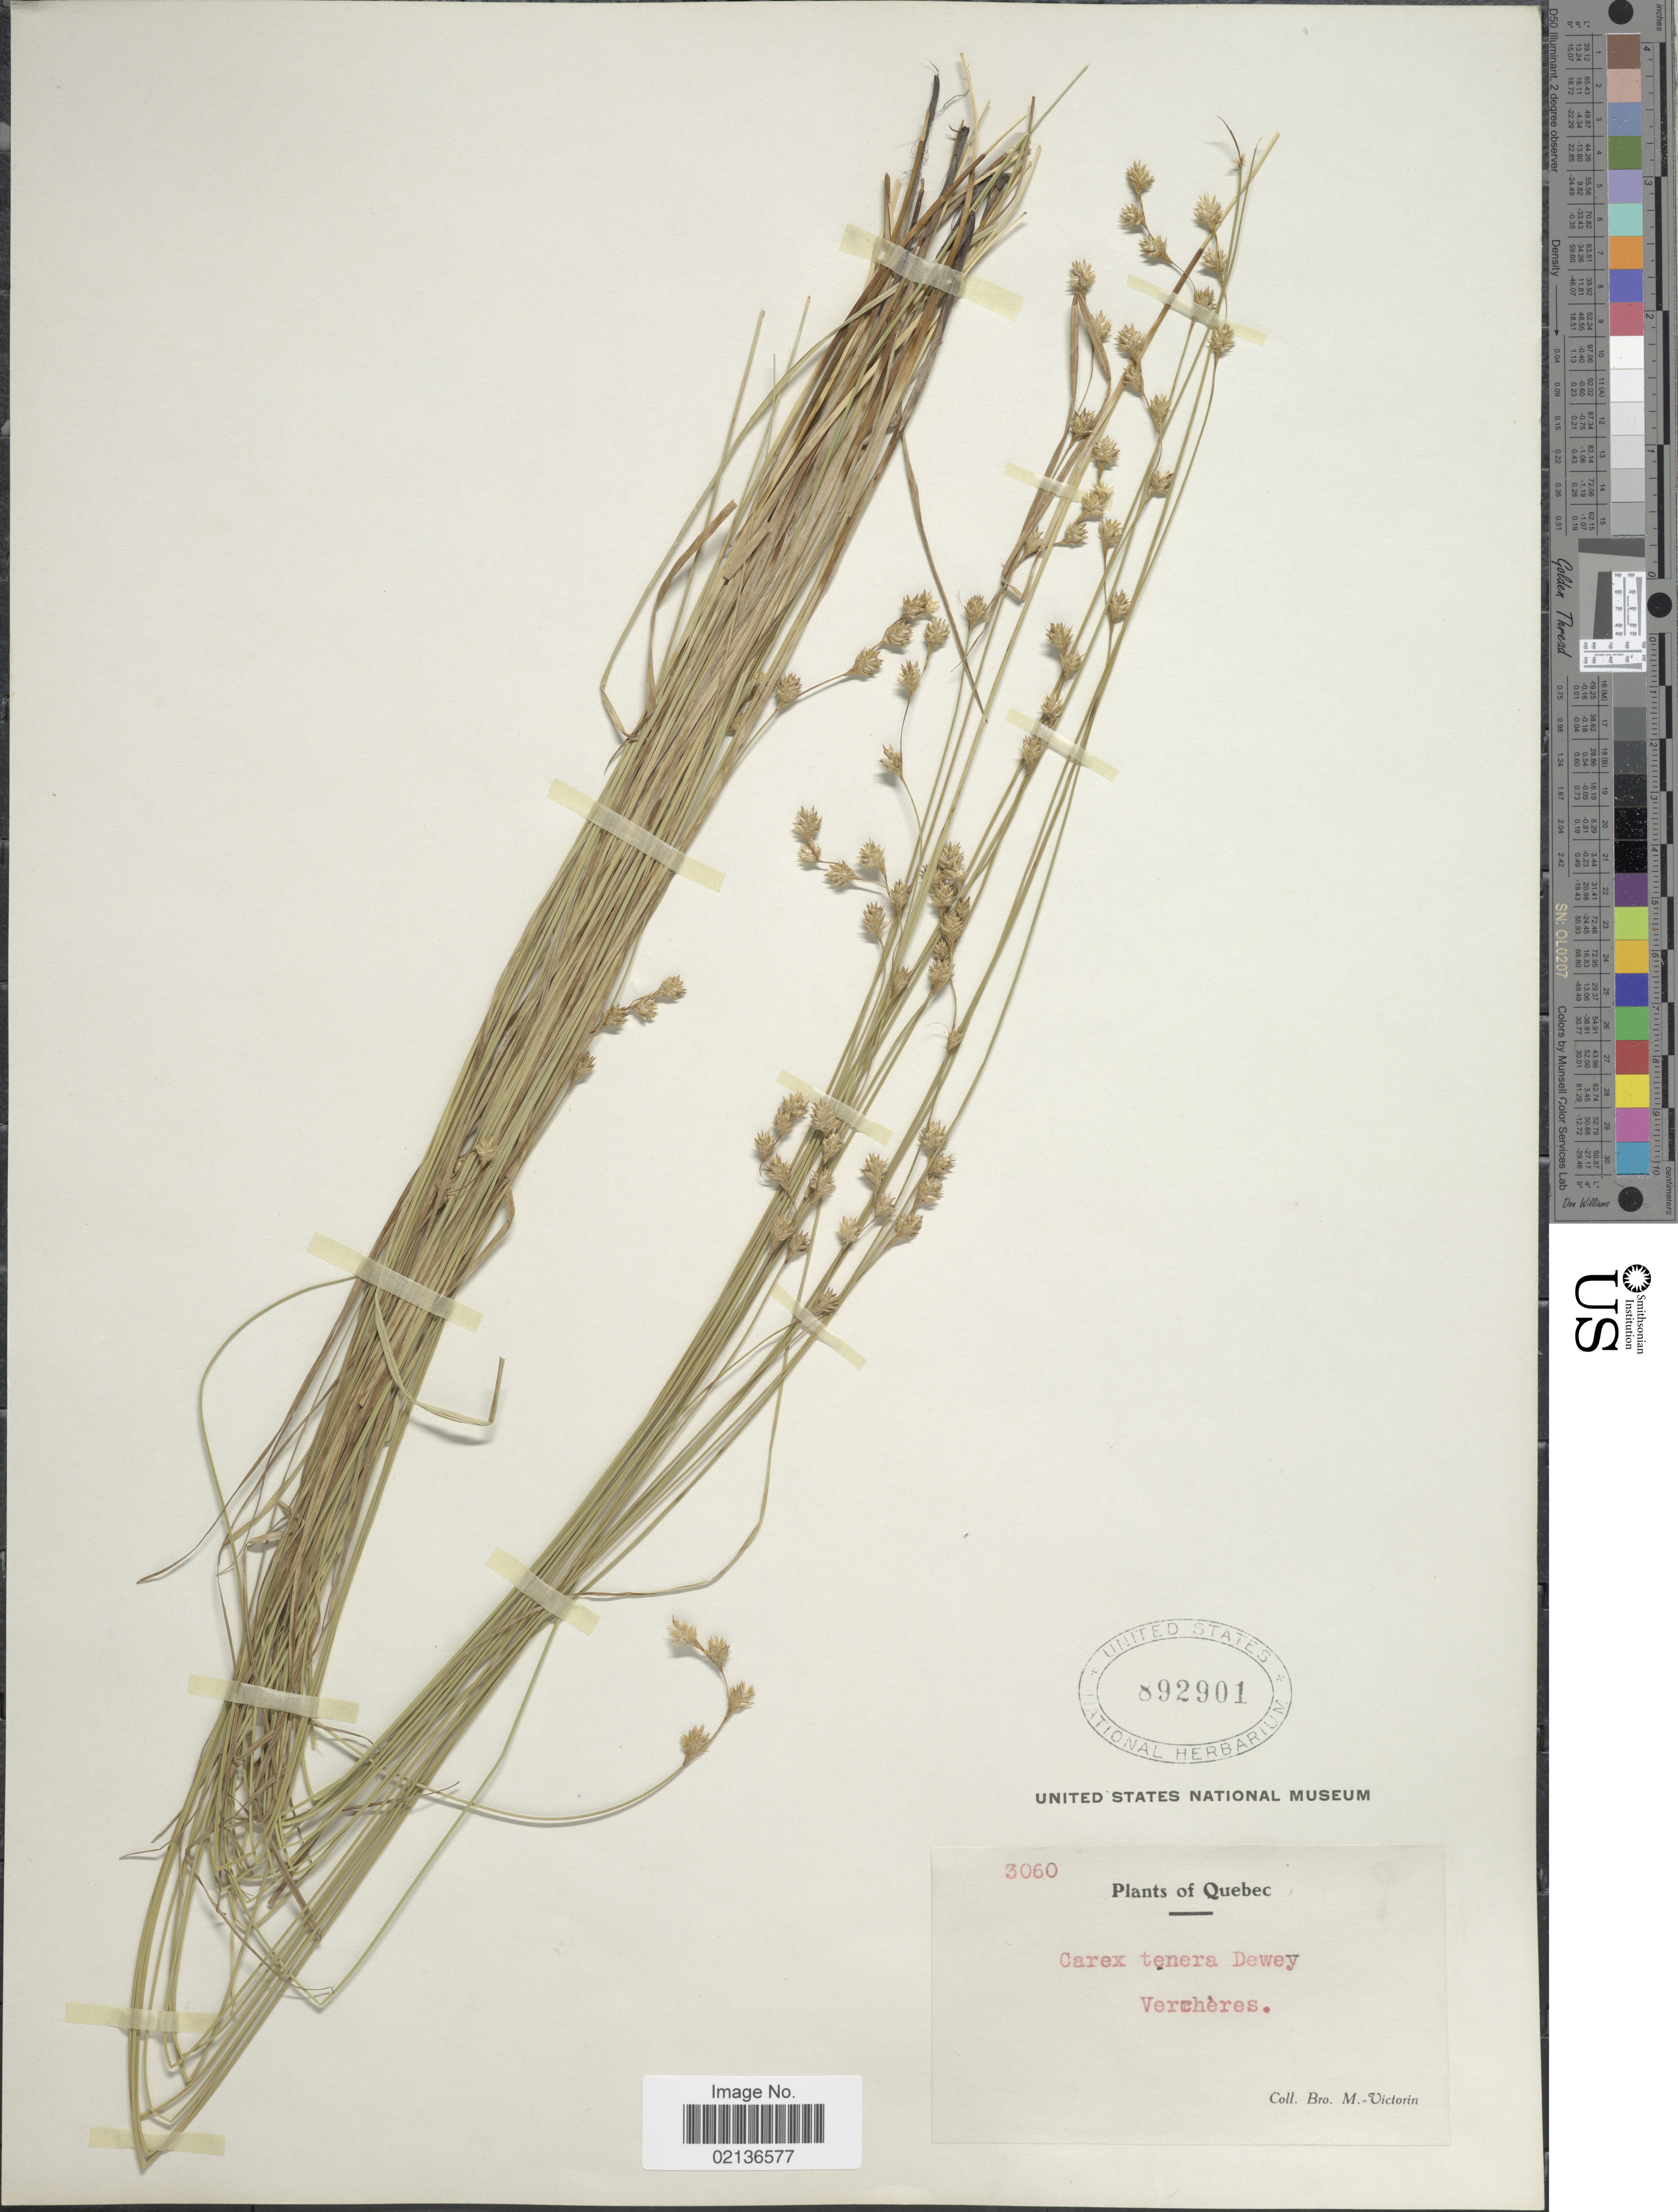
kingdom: Plantae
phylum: Tracheophyta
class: Liliopsida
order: Poales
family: Cyperaceae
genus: Carex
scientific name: Carex tenera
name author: Dewey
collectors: Fr. Marie-Victorin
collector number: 3060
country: Canada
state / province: Quebec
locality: Vercheres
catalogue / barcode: US 892901